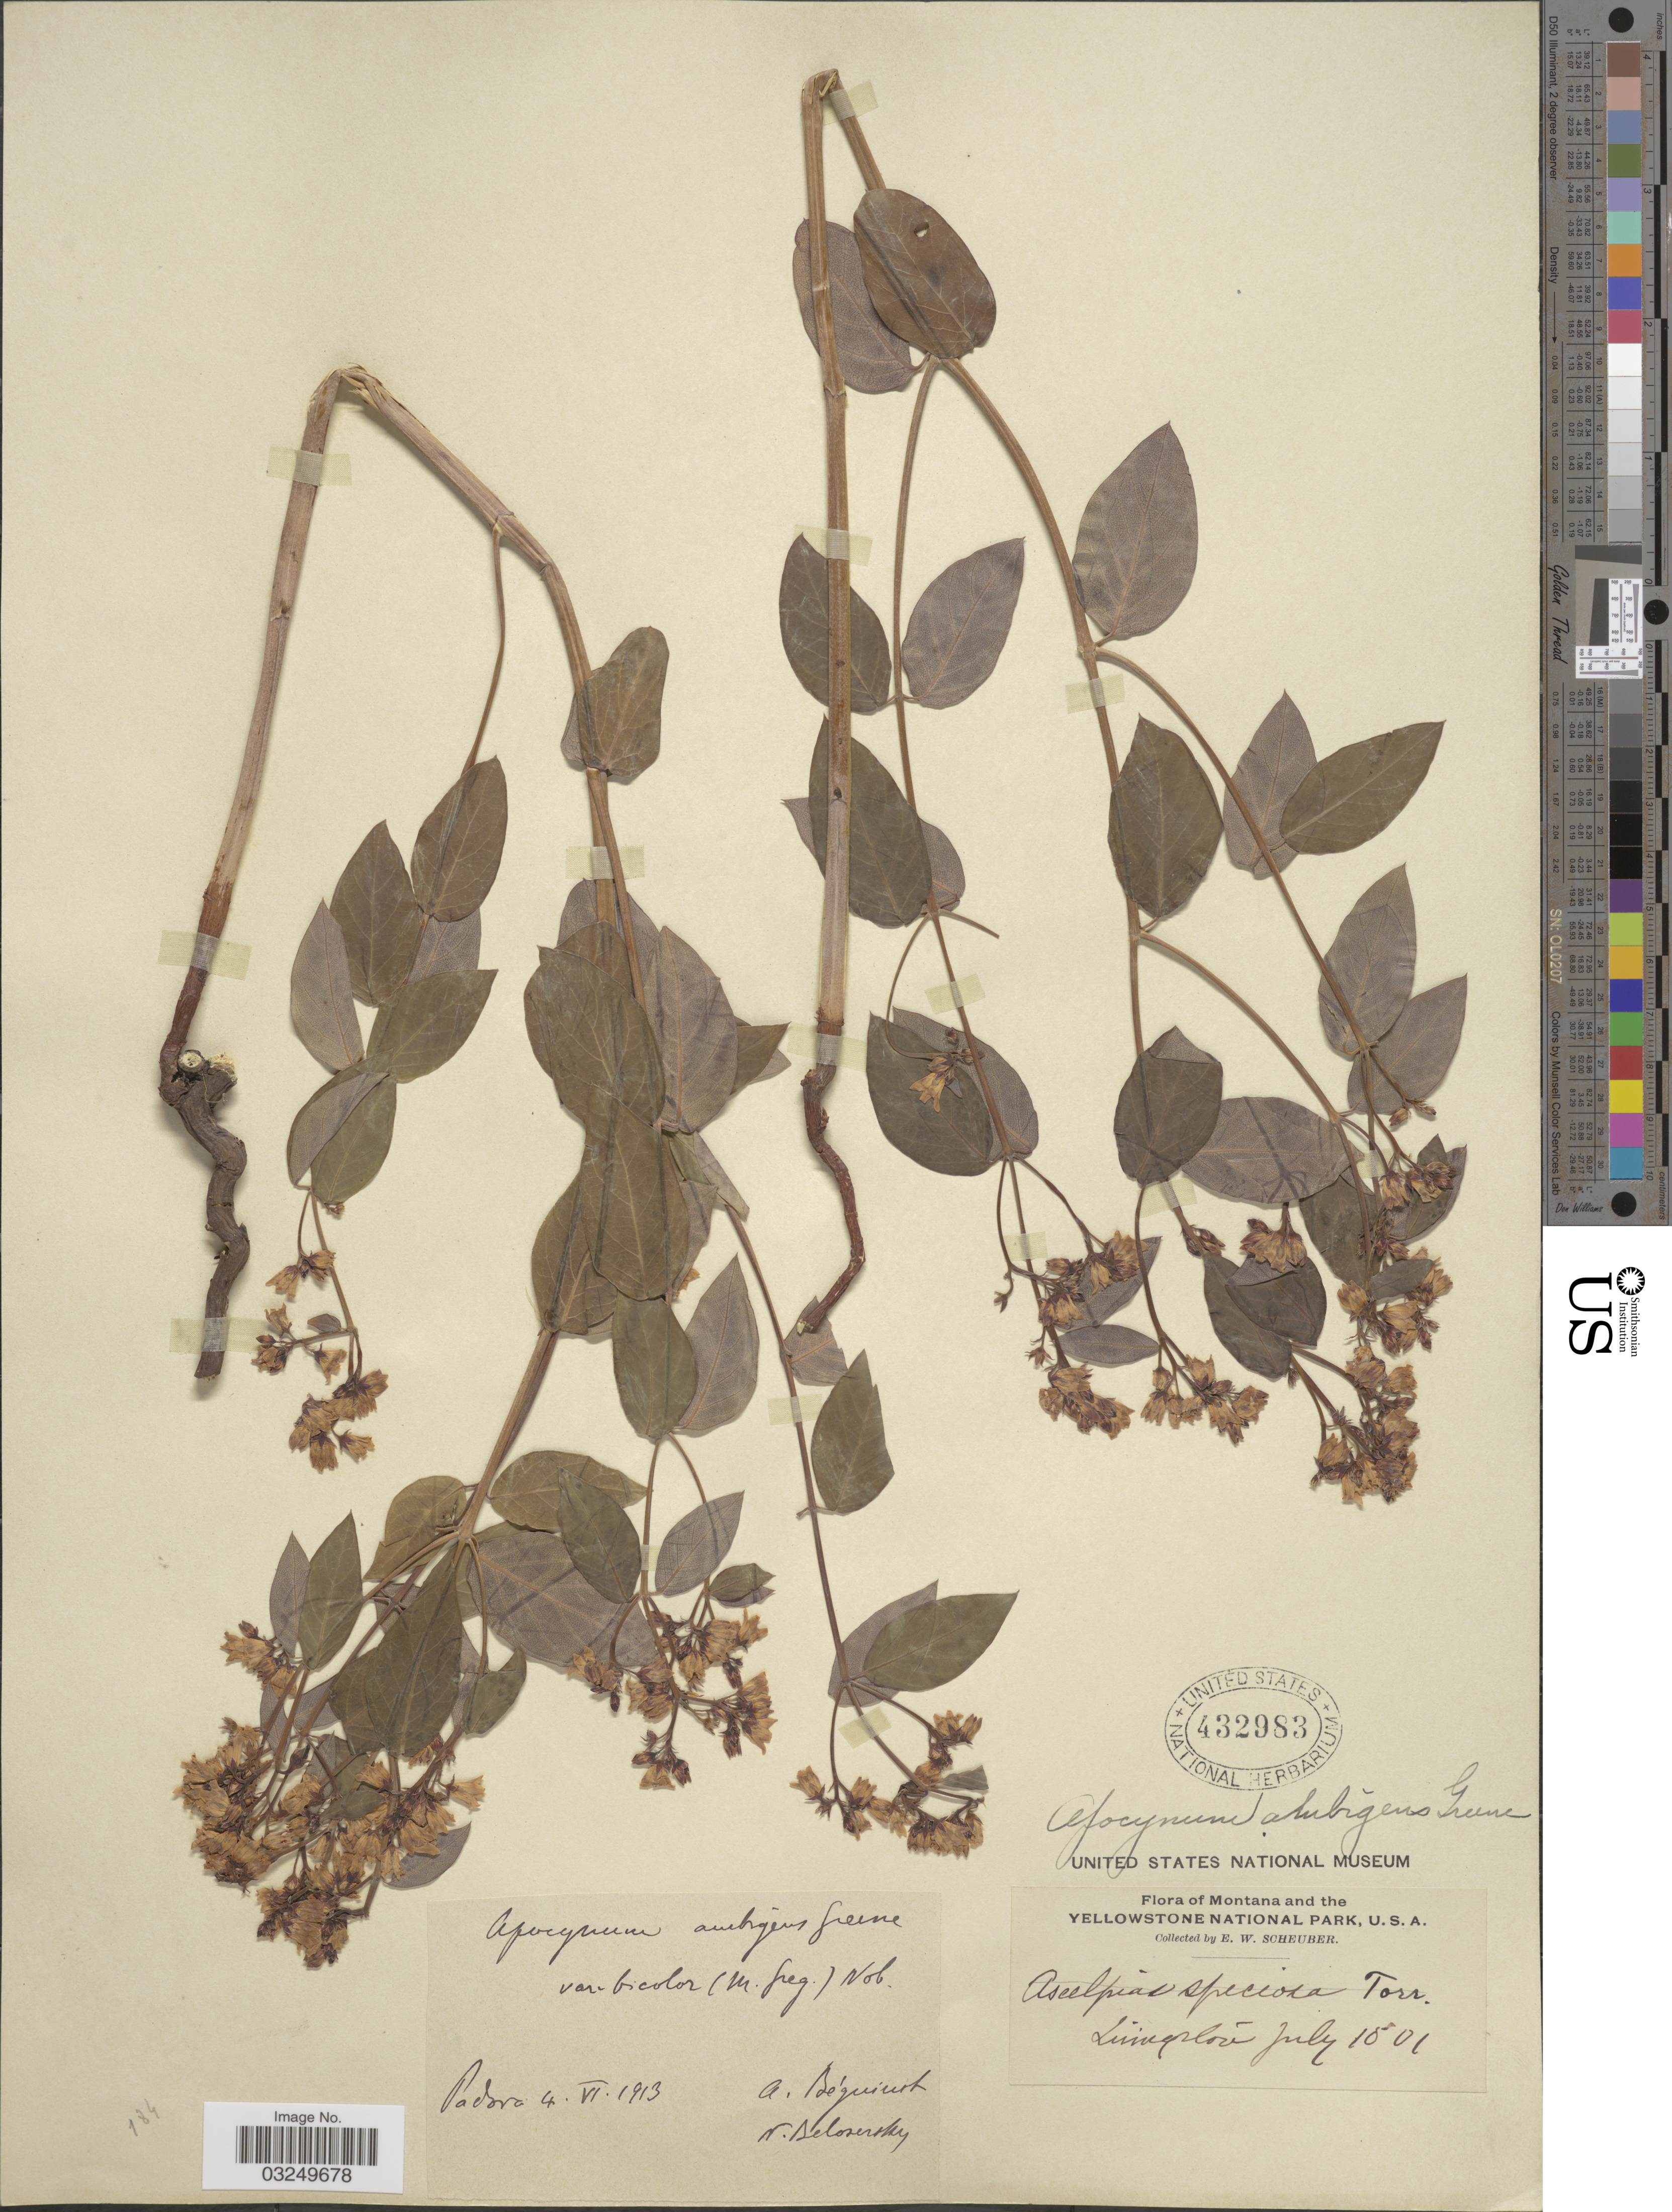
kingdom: Plantae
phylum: Tracheophyta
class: Magnoliopsida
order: Gentianales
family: Apocynaceae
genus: Apocynum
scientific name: Apocynum bicolor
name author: E.A. McGregor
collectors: E. Scheuber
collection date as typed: Transcribed d/m/y: 10/7/1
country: United States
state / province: Montana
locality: Yellowstone National Park. Livingston.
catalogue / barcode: US 432983